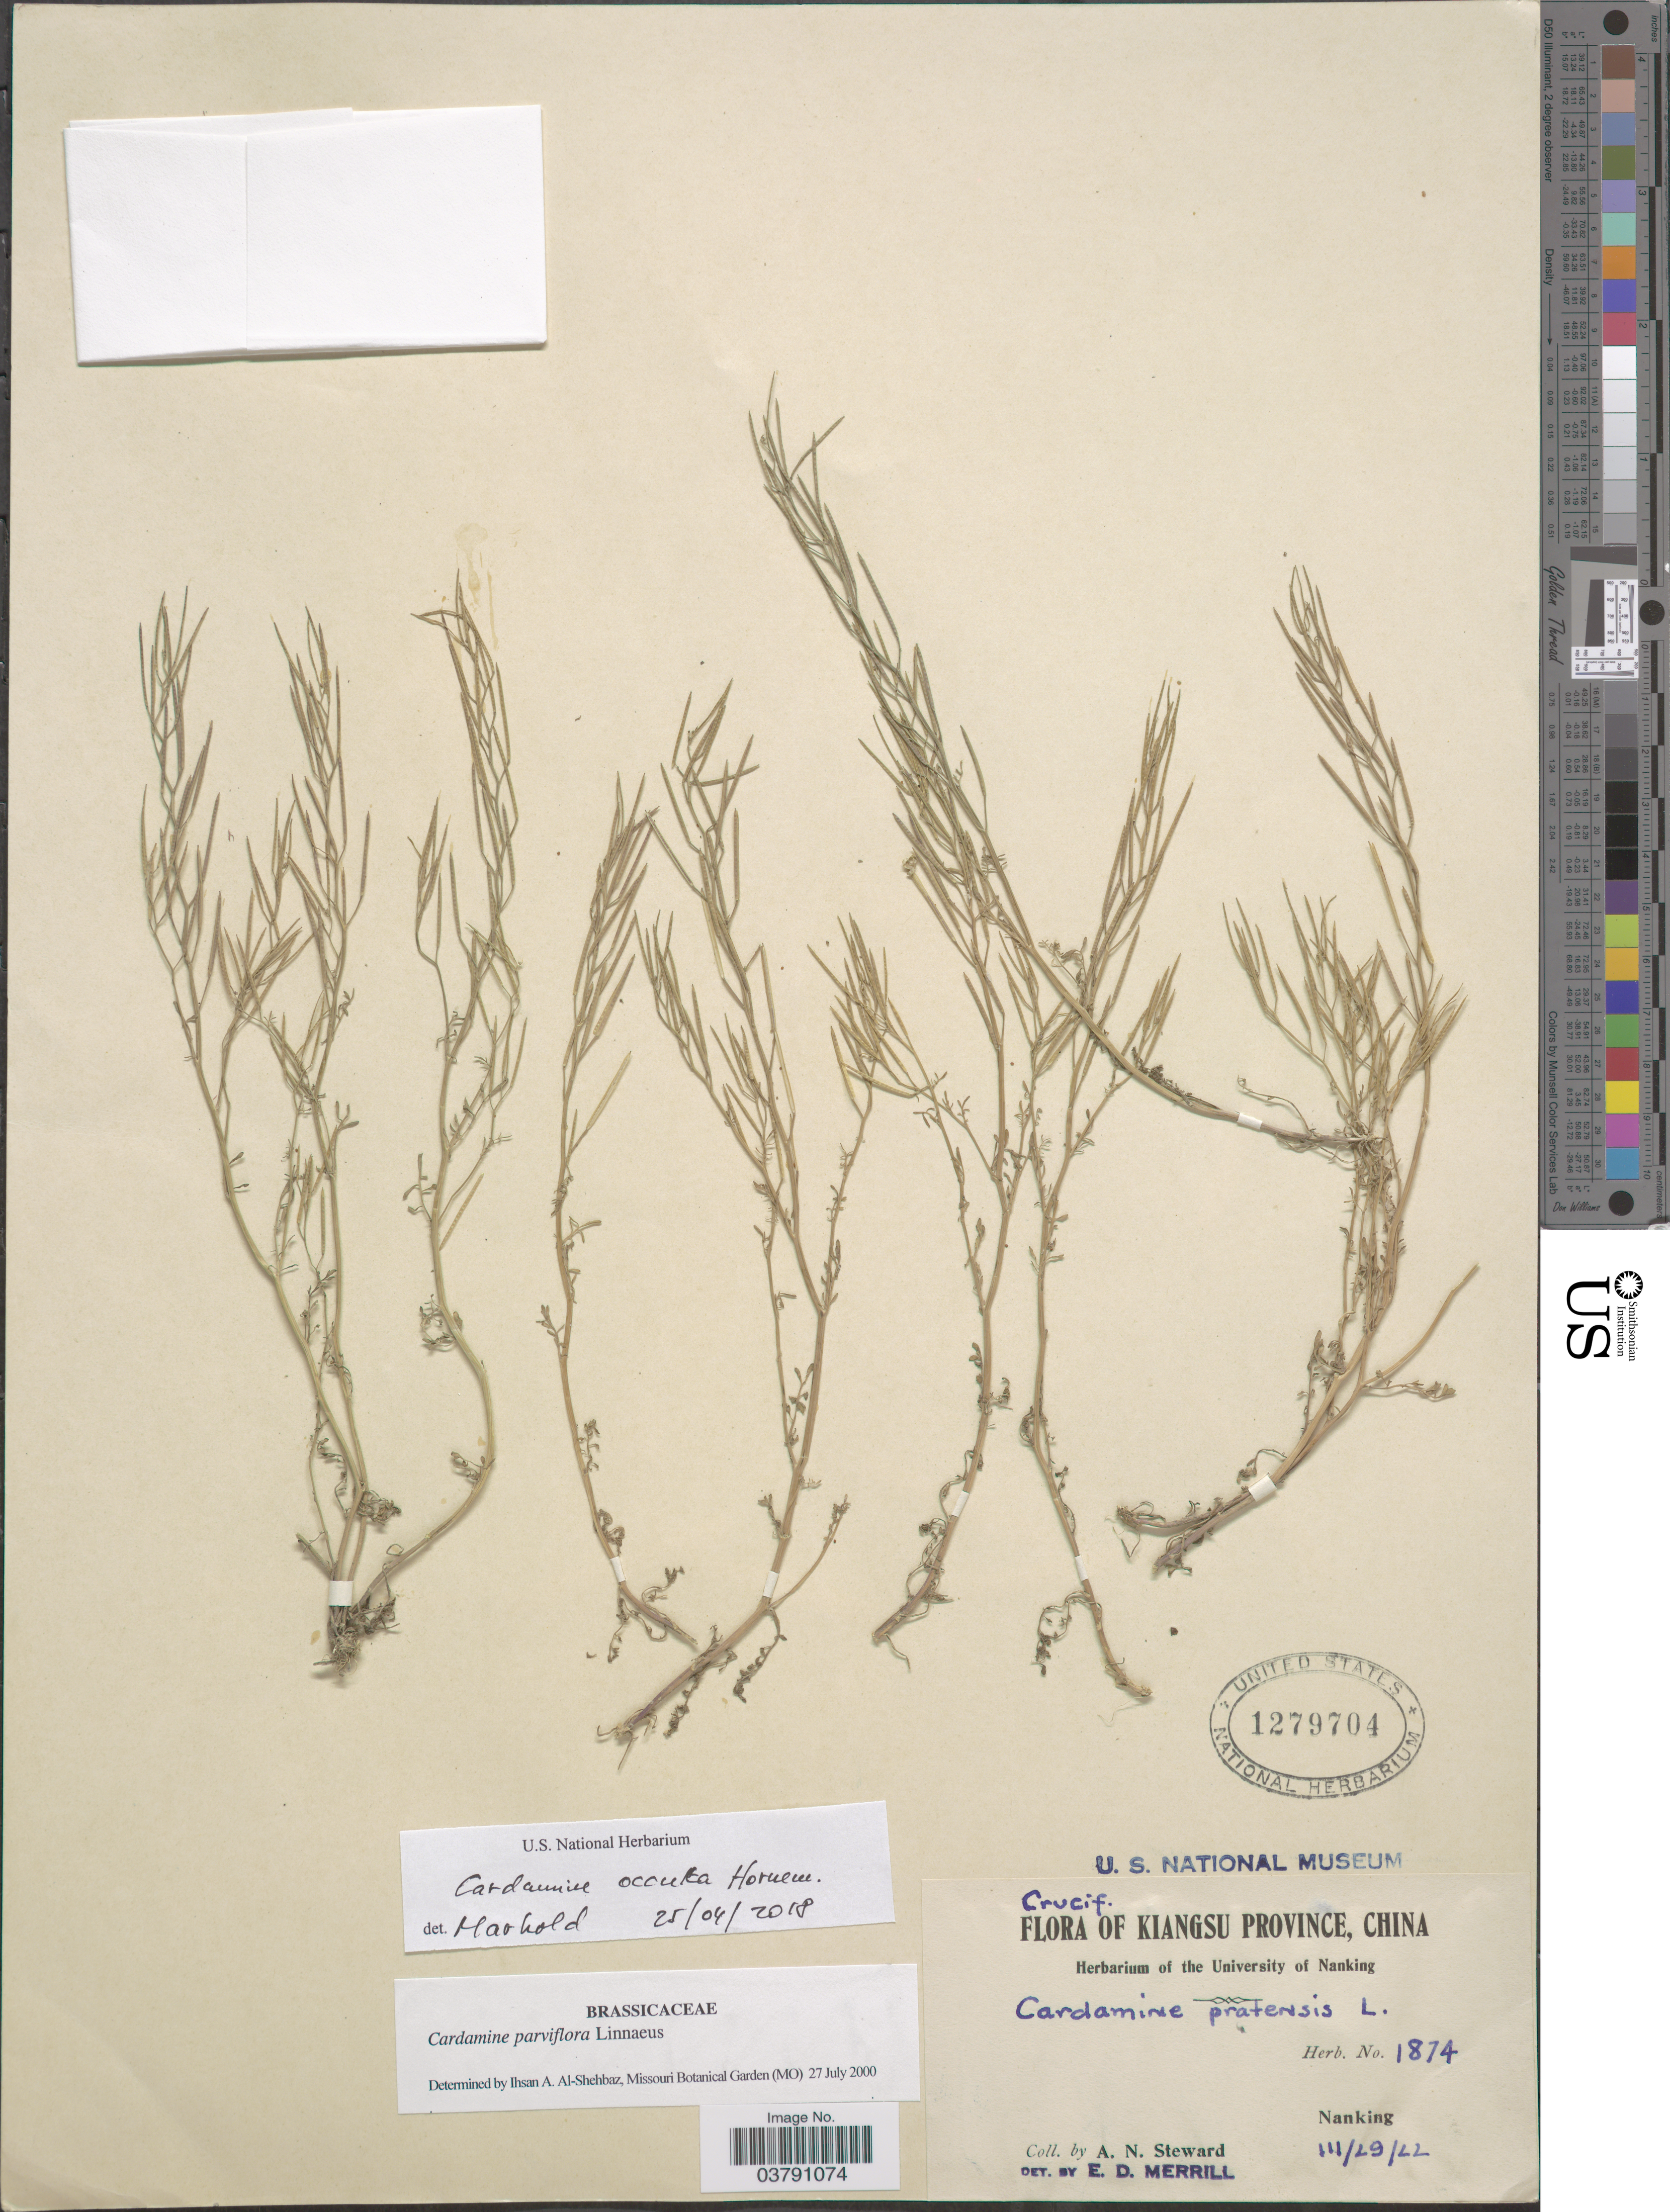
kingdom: Plantae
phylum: Tracheophyta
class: Magnoliopsida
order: Brassicales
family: Brassicaceae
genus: Cardamine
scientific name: Cardamine occulta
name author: Hornem.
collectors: A. N. Steward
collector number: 1874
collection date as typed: Transcribed d/m/y: 29/3/22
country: China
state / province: Jiangsu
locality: Kiangsu Province. Nanking.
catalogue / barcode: US 1279704